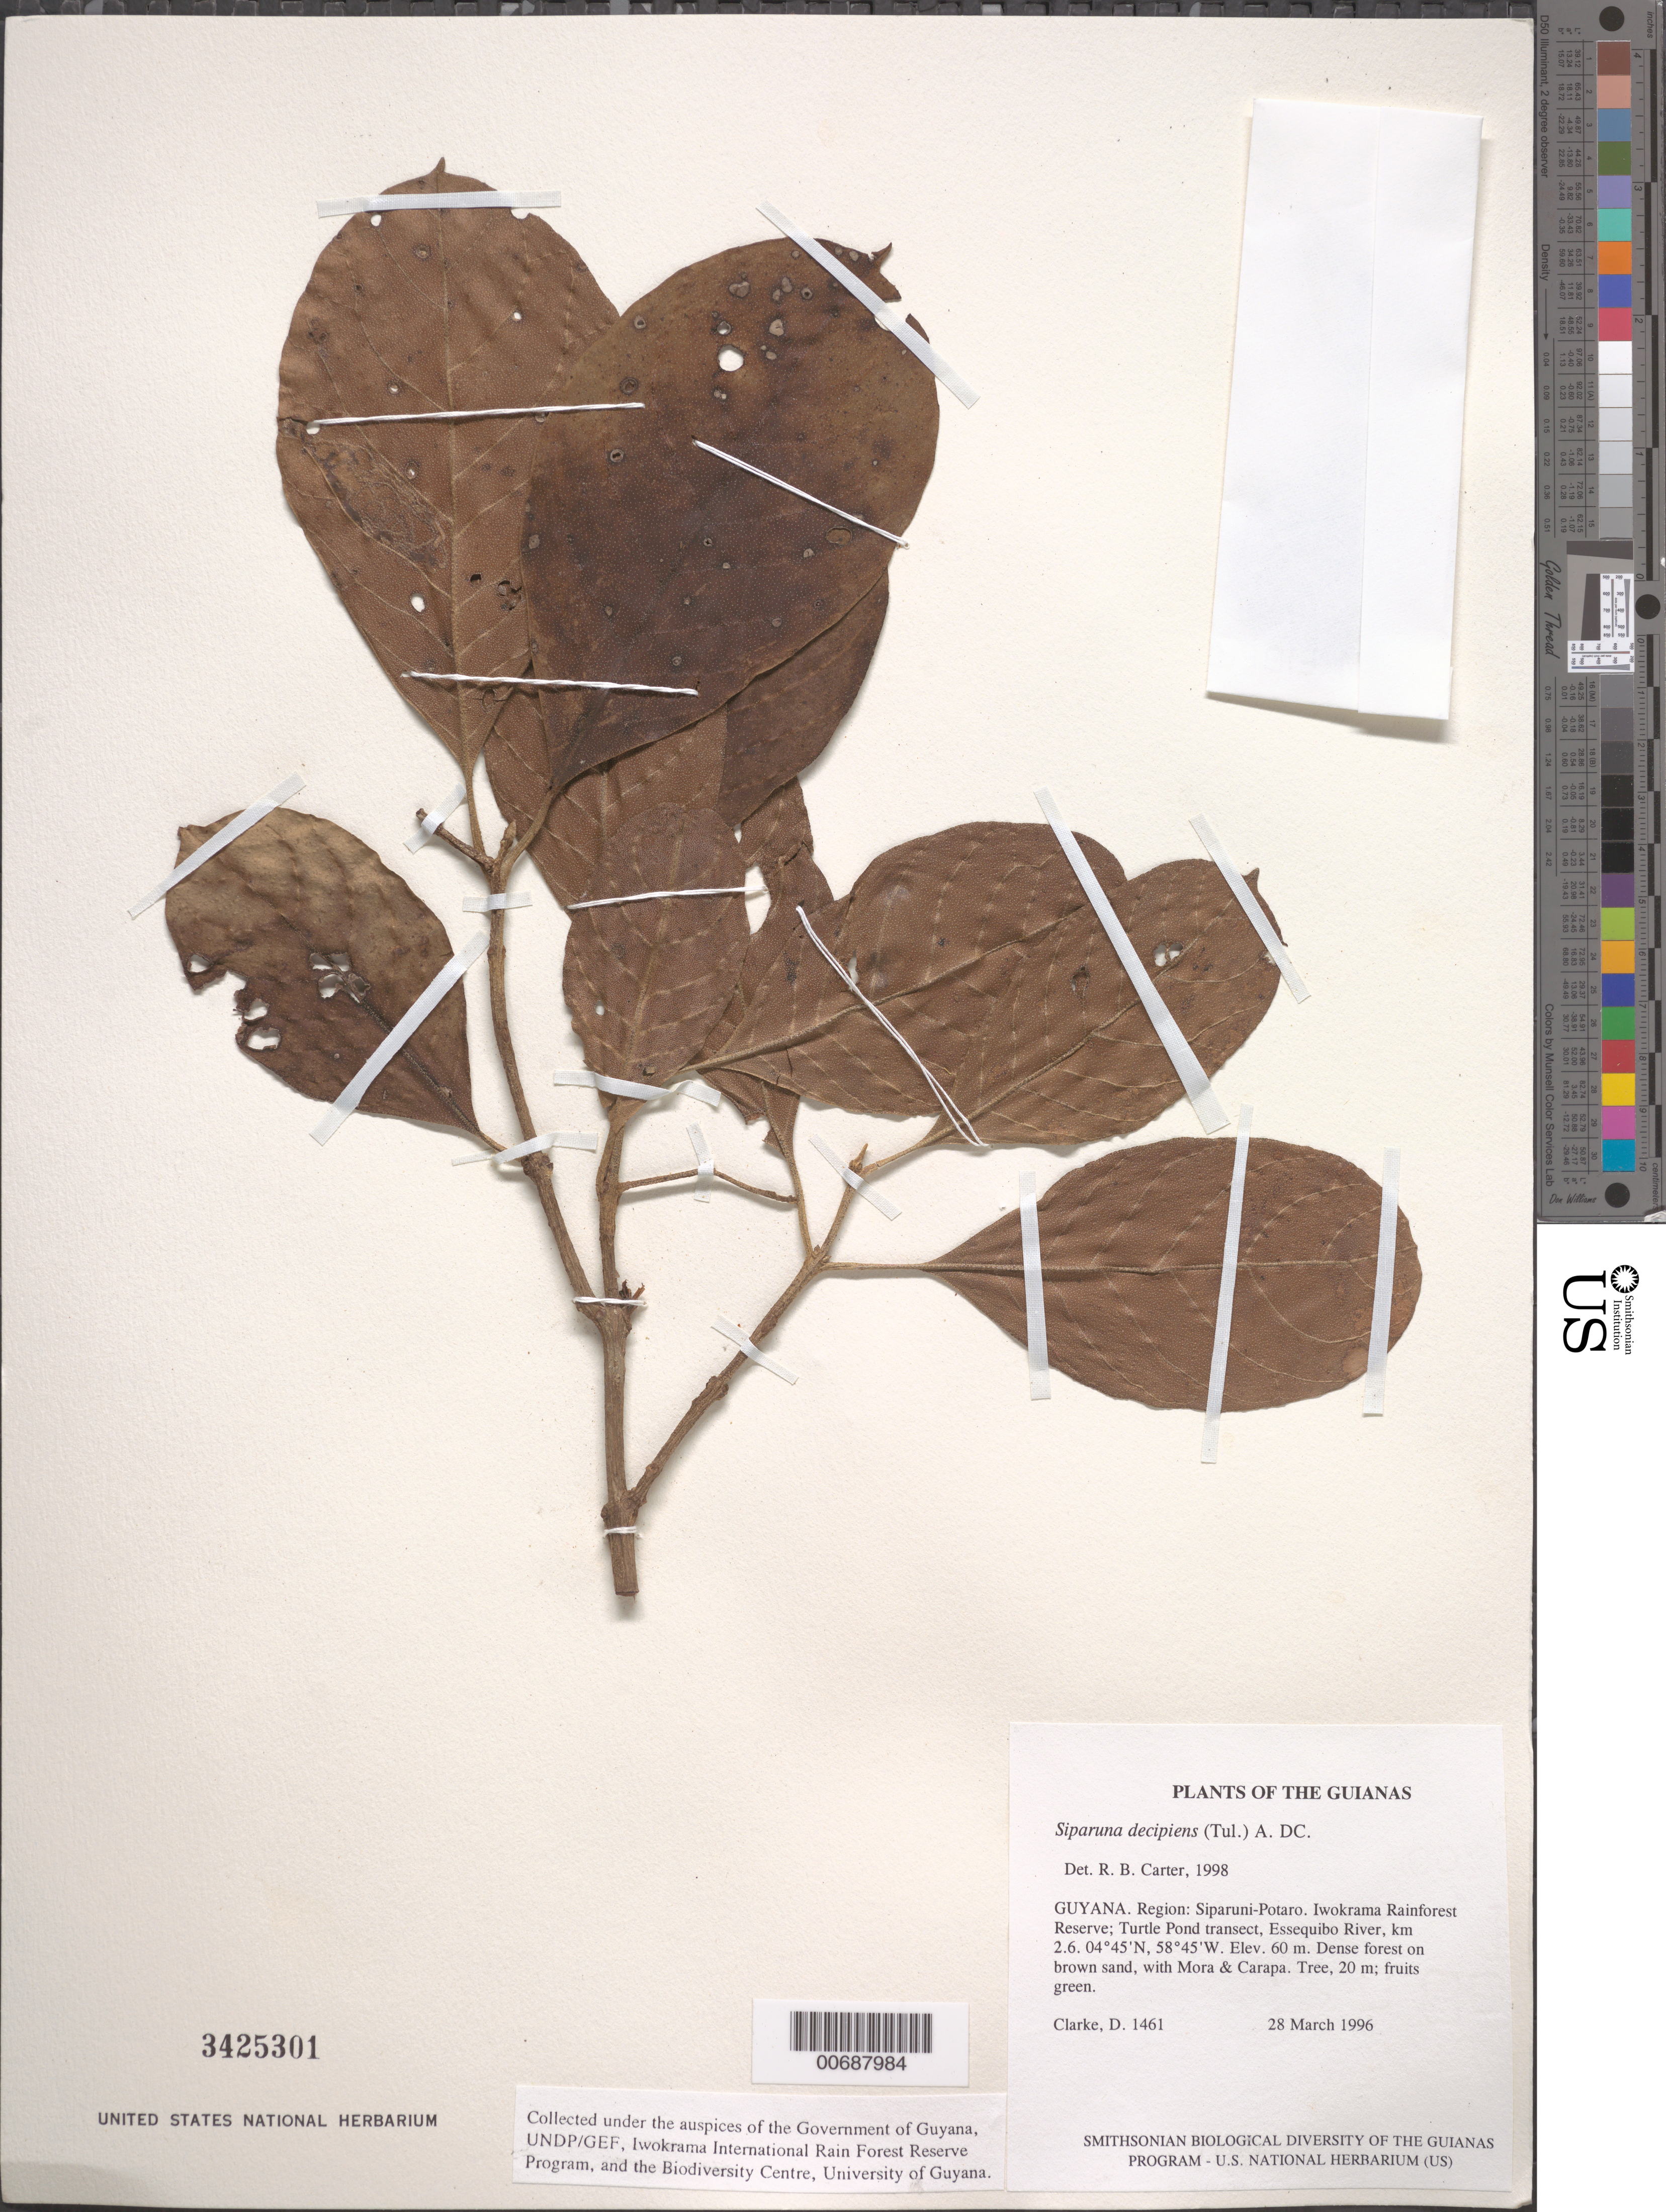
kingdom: Plantae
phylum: Tracheophyta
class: Magnoliopsida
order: Laurales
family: Siparunaceae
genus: Siparuna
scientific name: Siparuna decipiens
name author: (Tul.) A. DC.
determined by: Carter, R. B.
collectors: H. D. Clarke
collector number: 1461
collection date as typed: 28 March 1996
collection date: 1996-03-28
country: Guyana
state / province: Potaro-Siparuni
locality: Iwokrama Rainforest Reserve; Turtle Pond transect, Essequibo River, km 2.6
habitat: Dense forest on brown sand, with Mora & Carapa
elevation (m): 60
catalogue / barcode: US 3425301